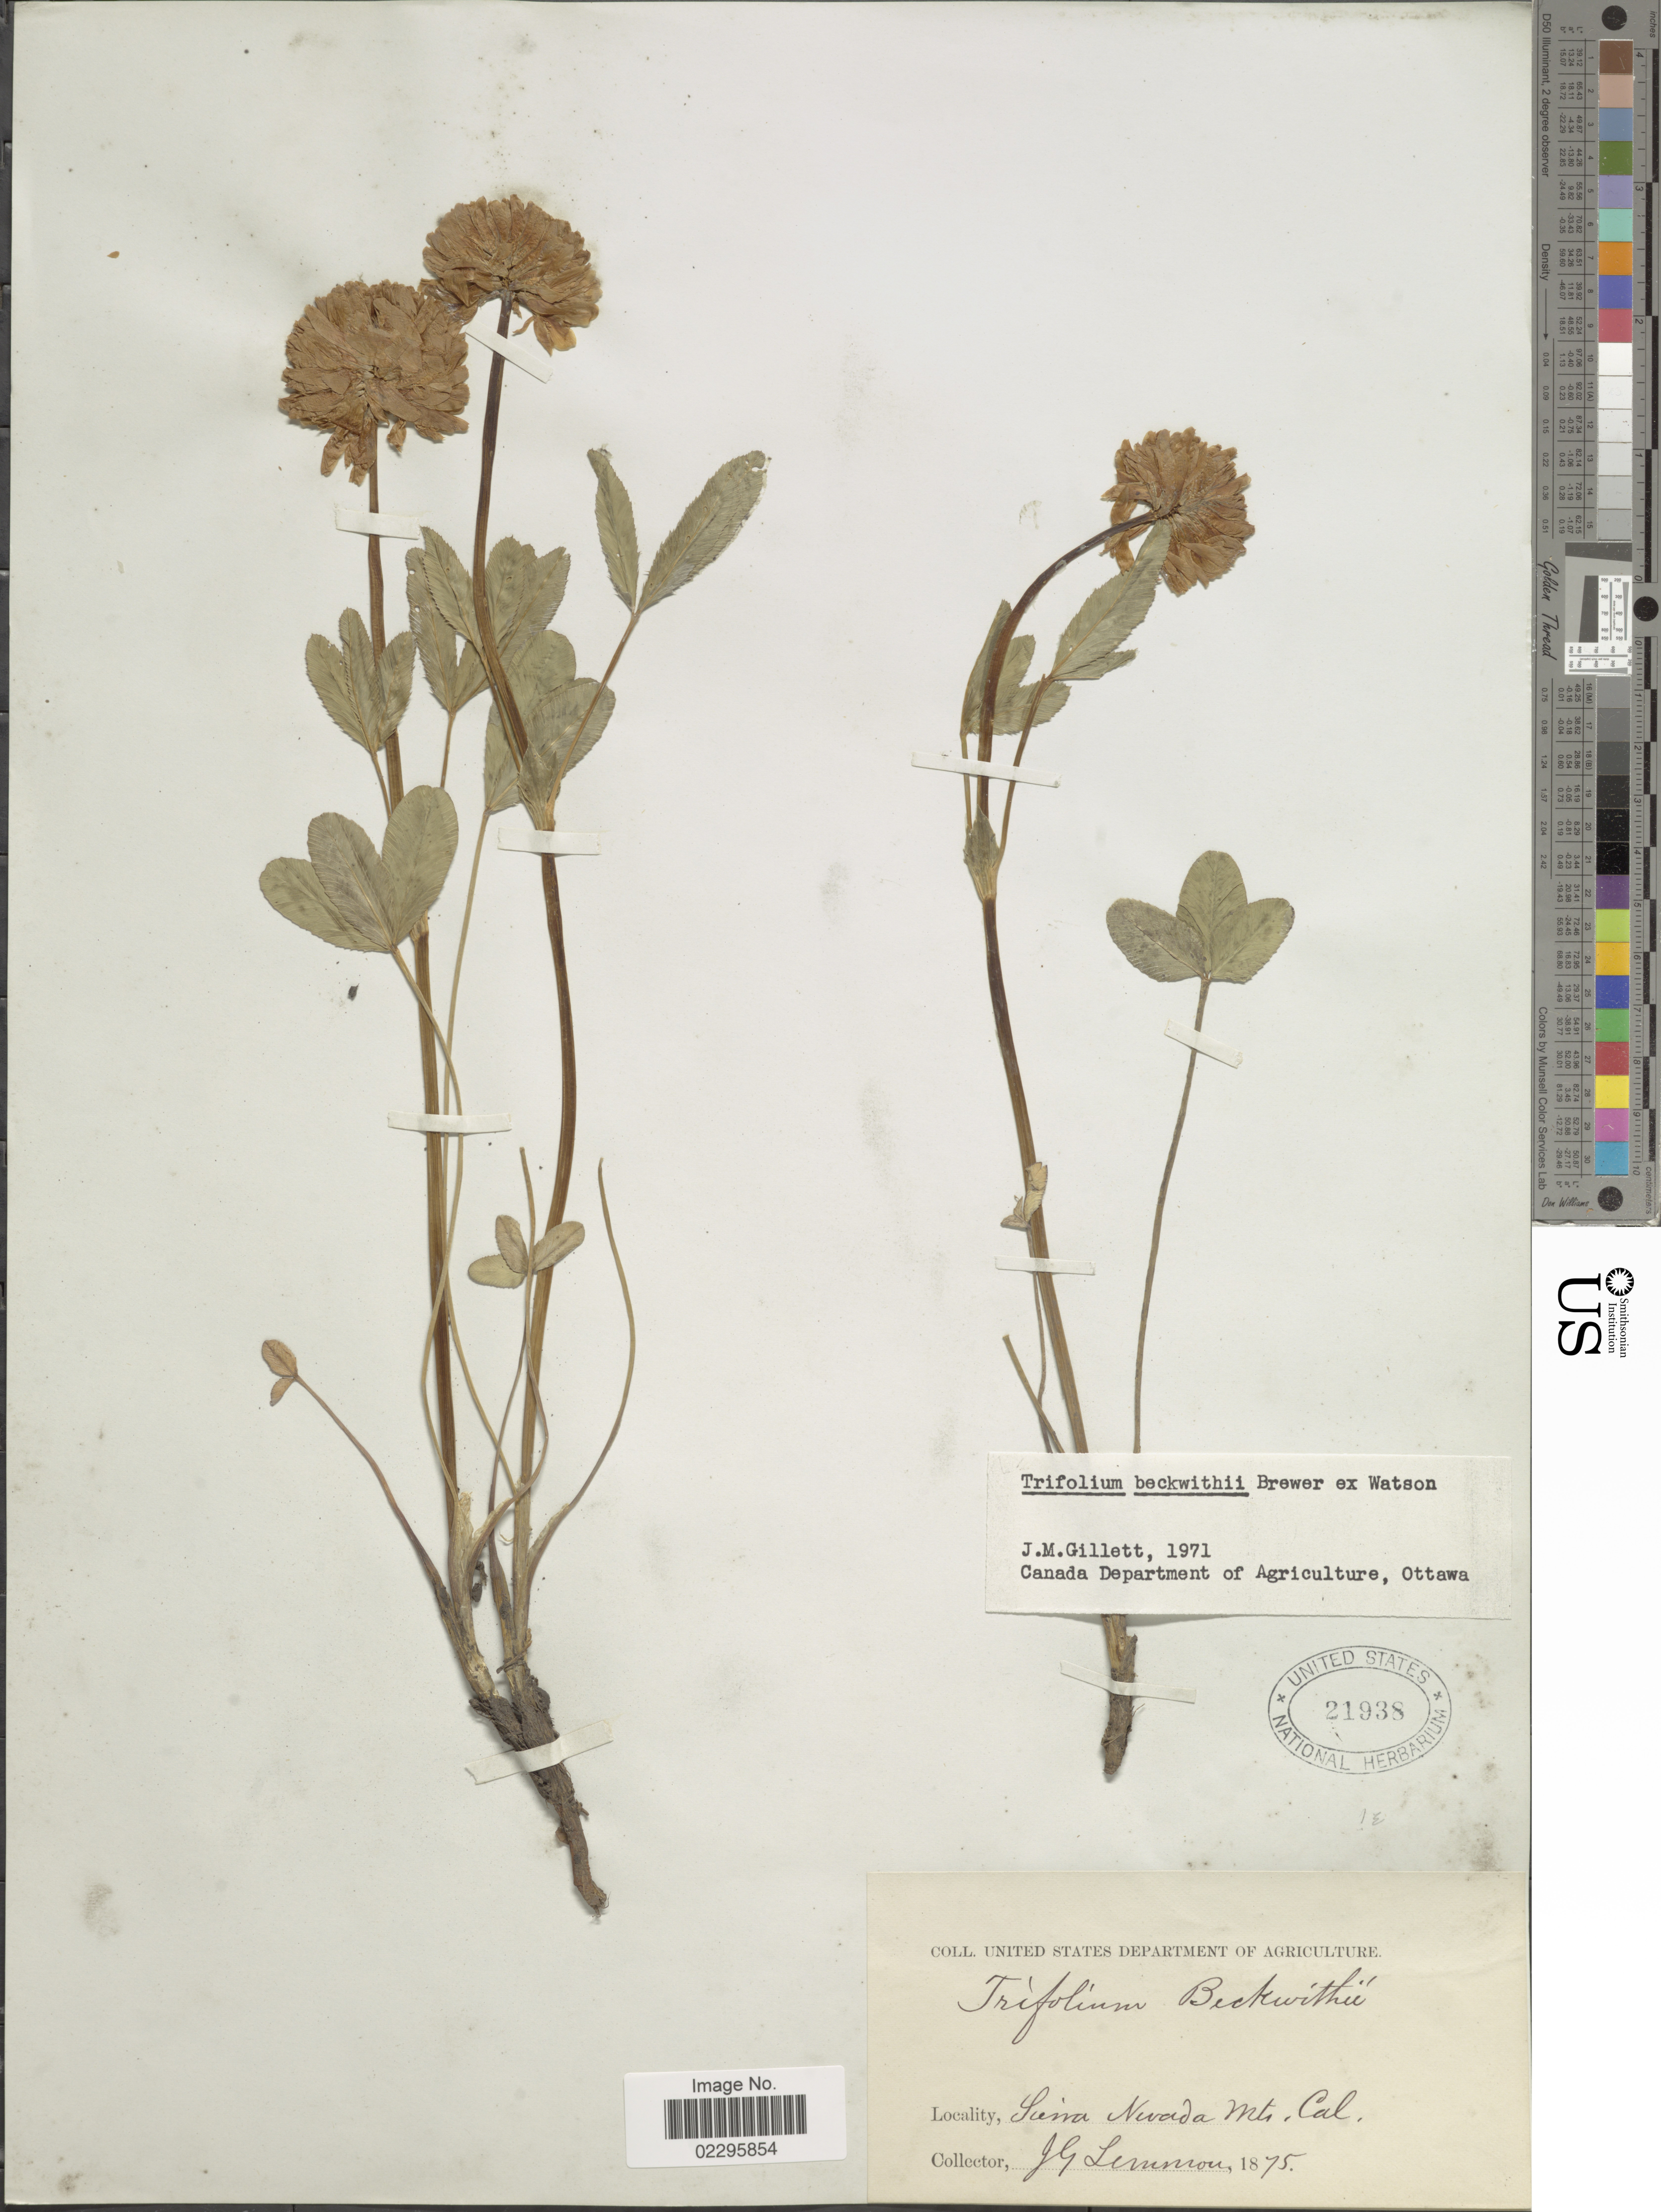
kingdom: Plantae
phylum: Tracheophyta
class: Magnoliopsida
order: Fabales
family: Fabaceae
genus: Trifolium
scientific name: Trifolium beckwithii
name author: S. Watson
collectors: J. Lemmon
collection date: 1875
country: United States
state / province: California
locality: Sierra Nevada Mts.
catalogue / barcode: US 21938